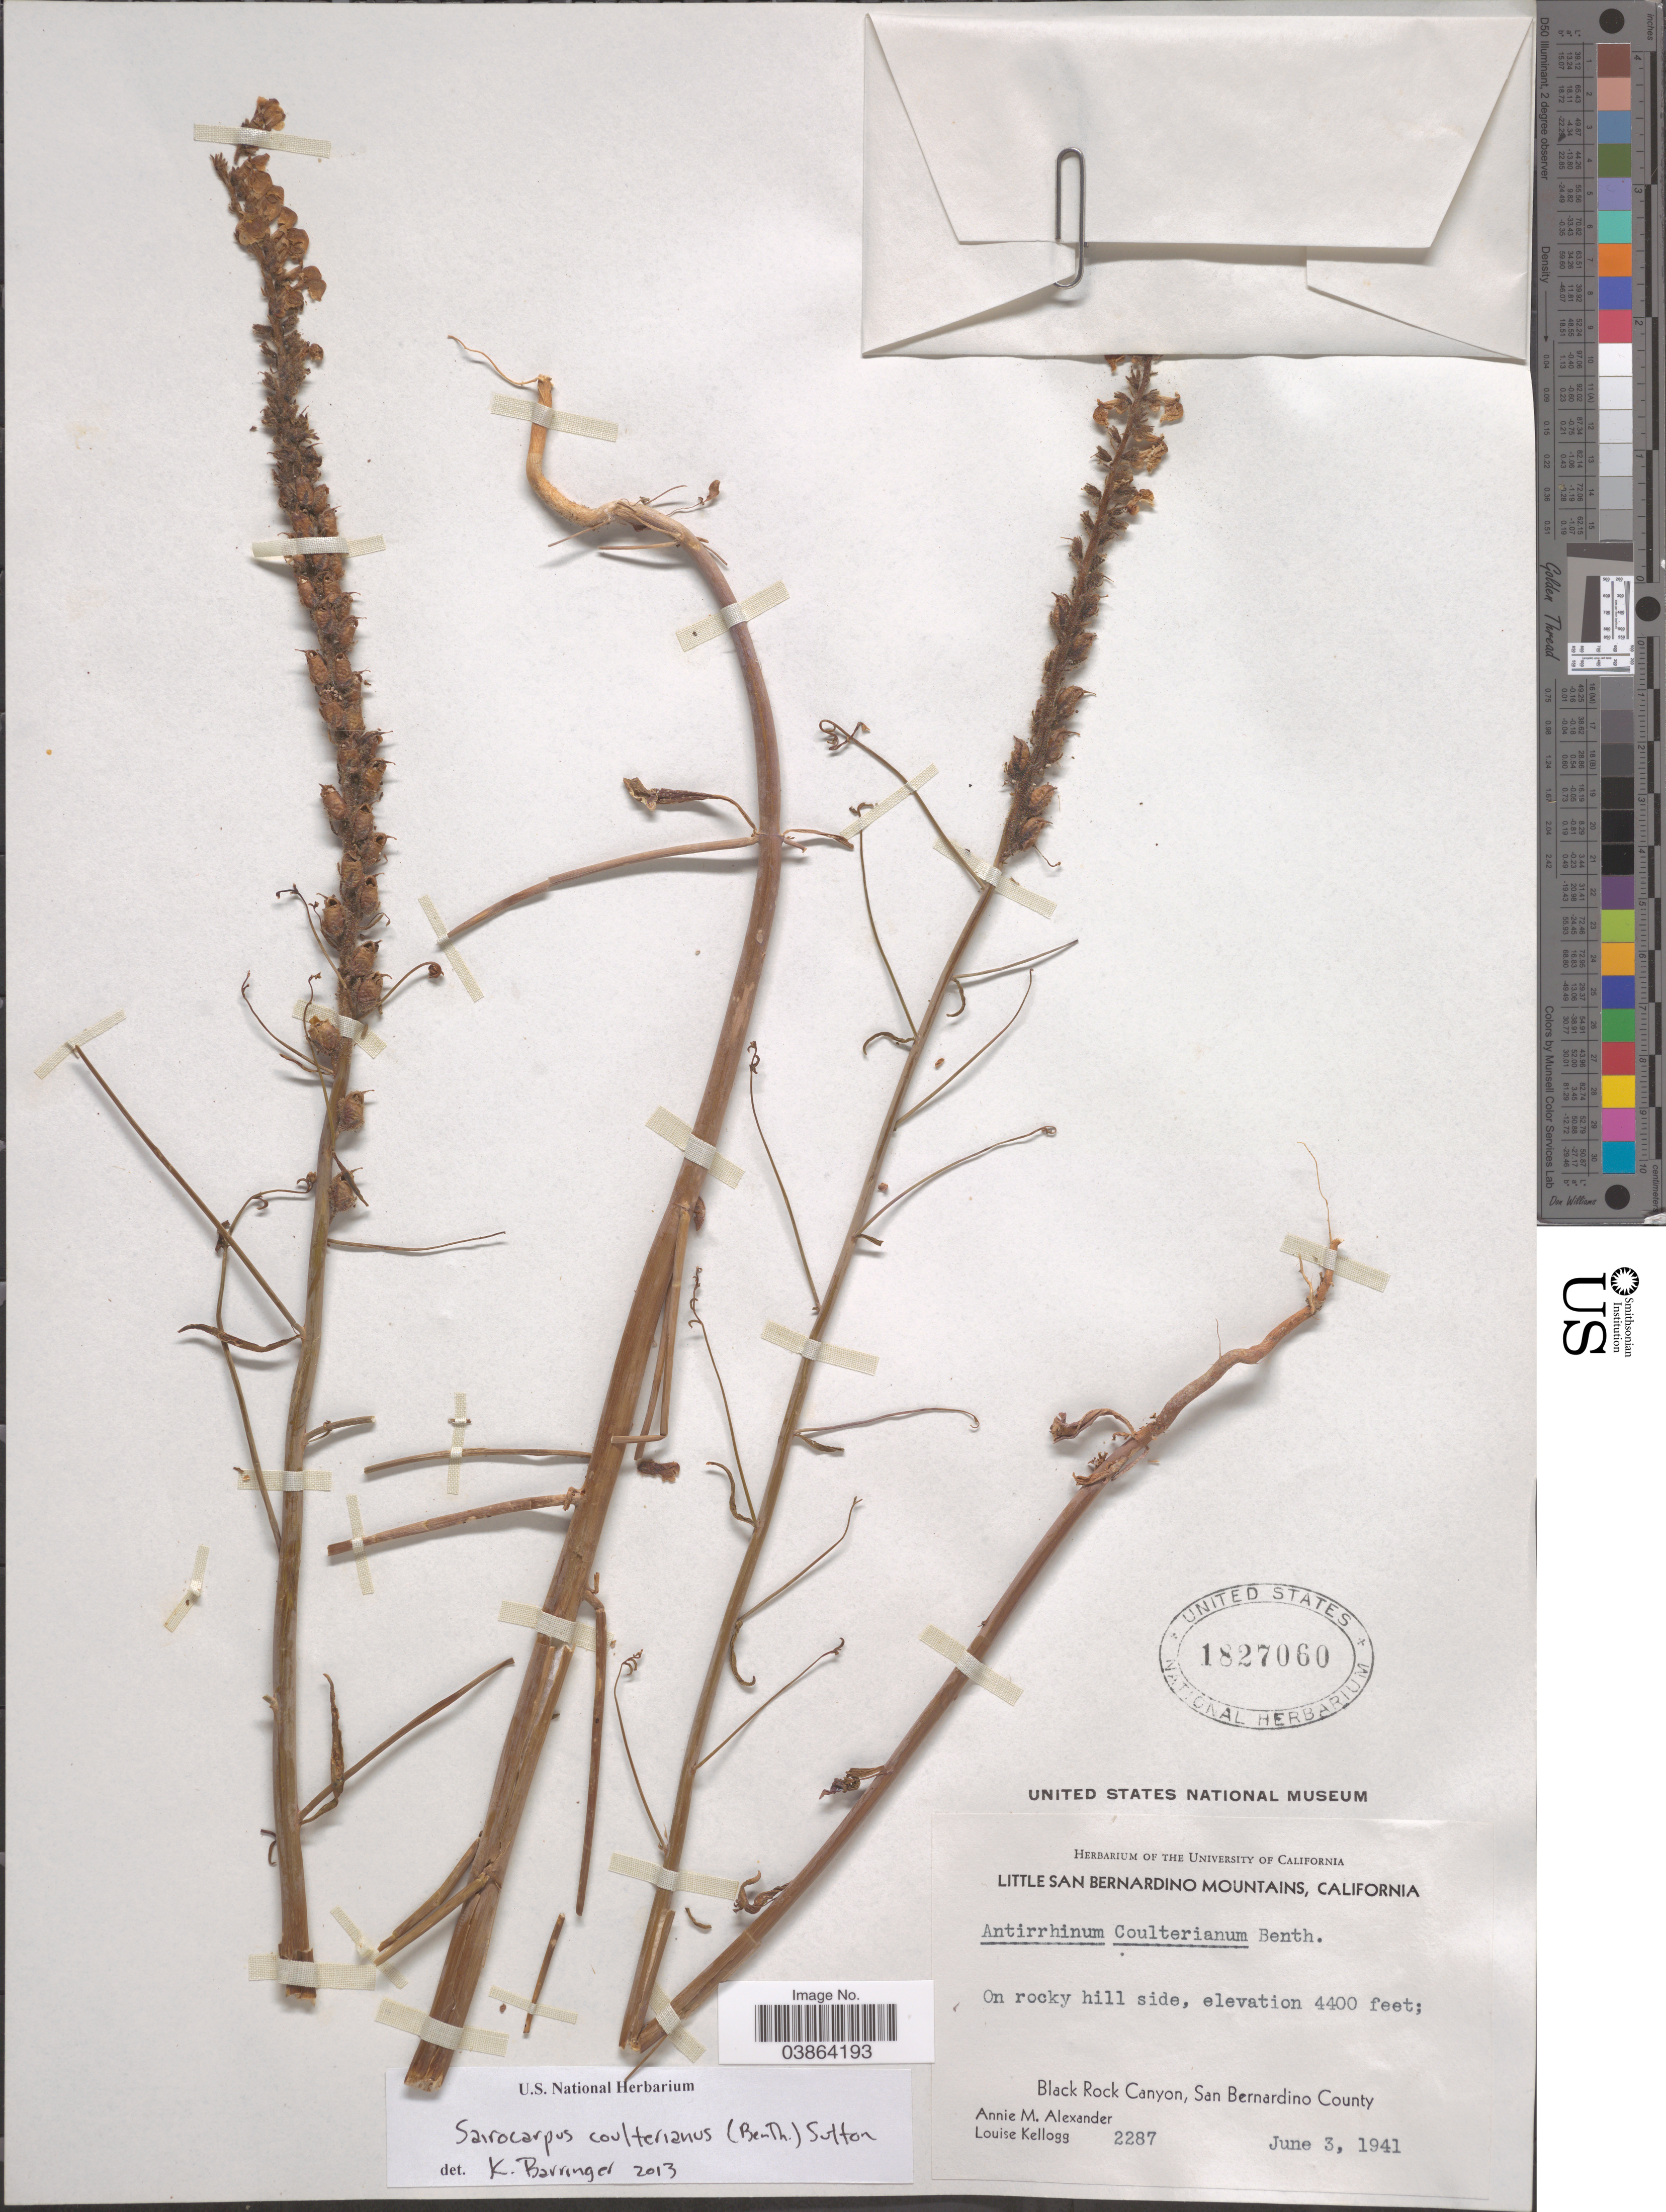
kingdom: Plantae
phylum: Tracheophyta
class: Magnoliopsida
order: Lamiales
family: Plantaginaceae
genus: Sairocarpus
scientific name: Sairocarpus coulterianus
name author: (Benth.) D.A. Sutton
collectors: A. M. Alexander & L. Kellogg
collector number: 2287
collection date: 1941-06-03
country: United States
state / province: California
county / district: San Bernardino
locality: Little San Bernardino Mountains. On rocky hill side. Black Rock Canyon, San Bernardino County.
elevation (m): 1341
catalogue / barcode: US 1827060